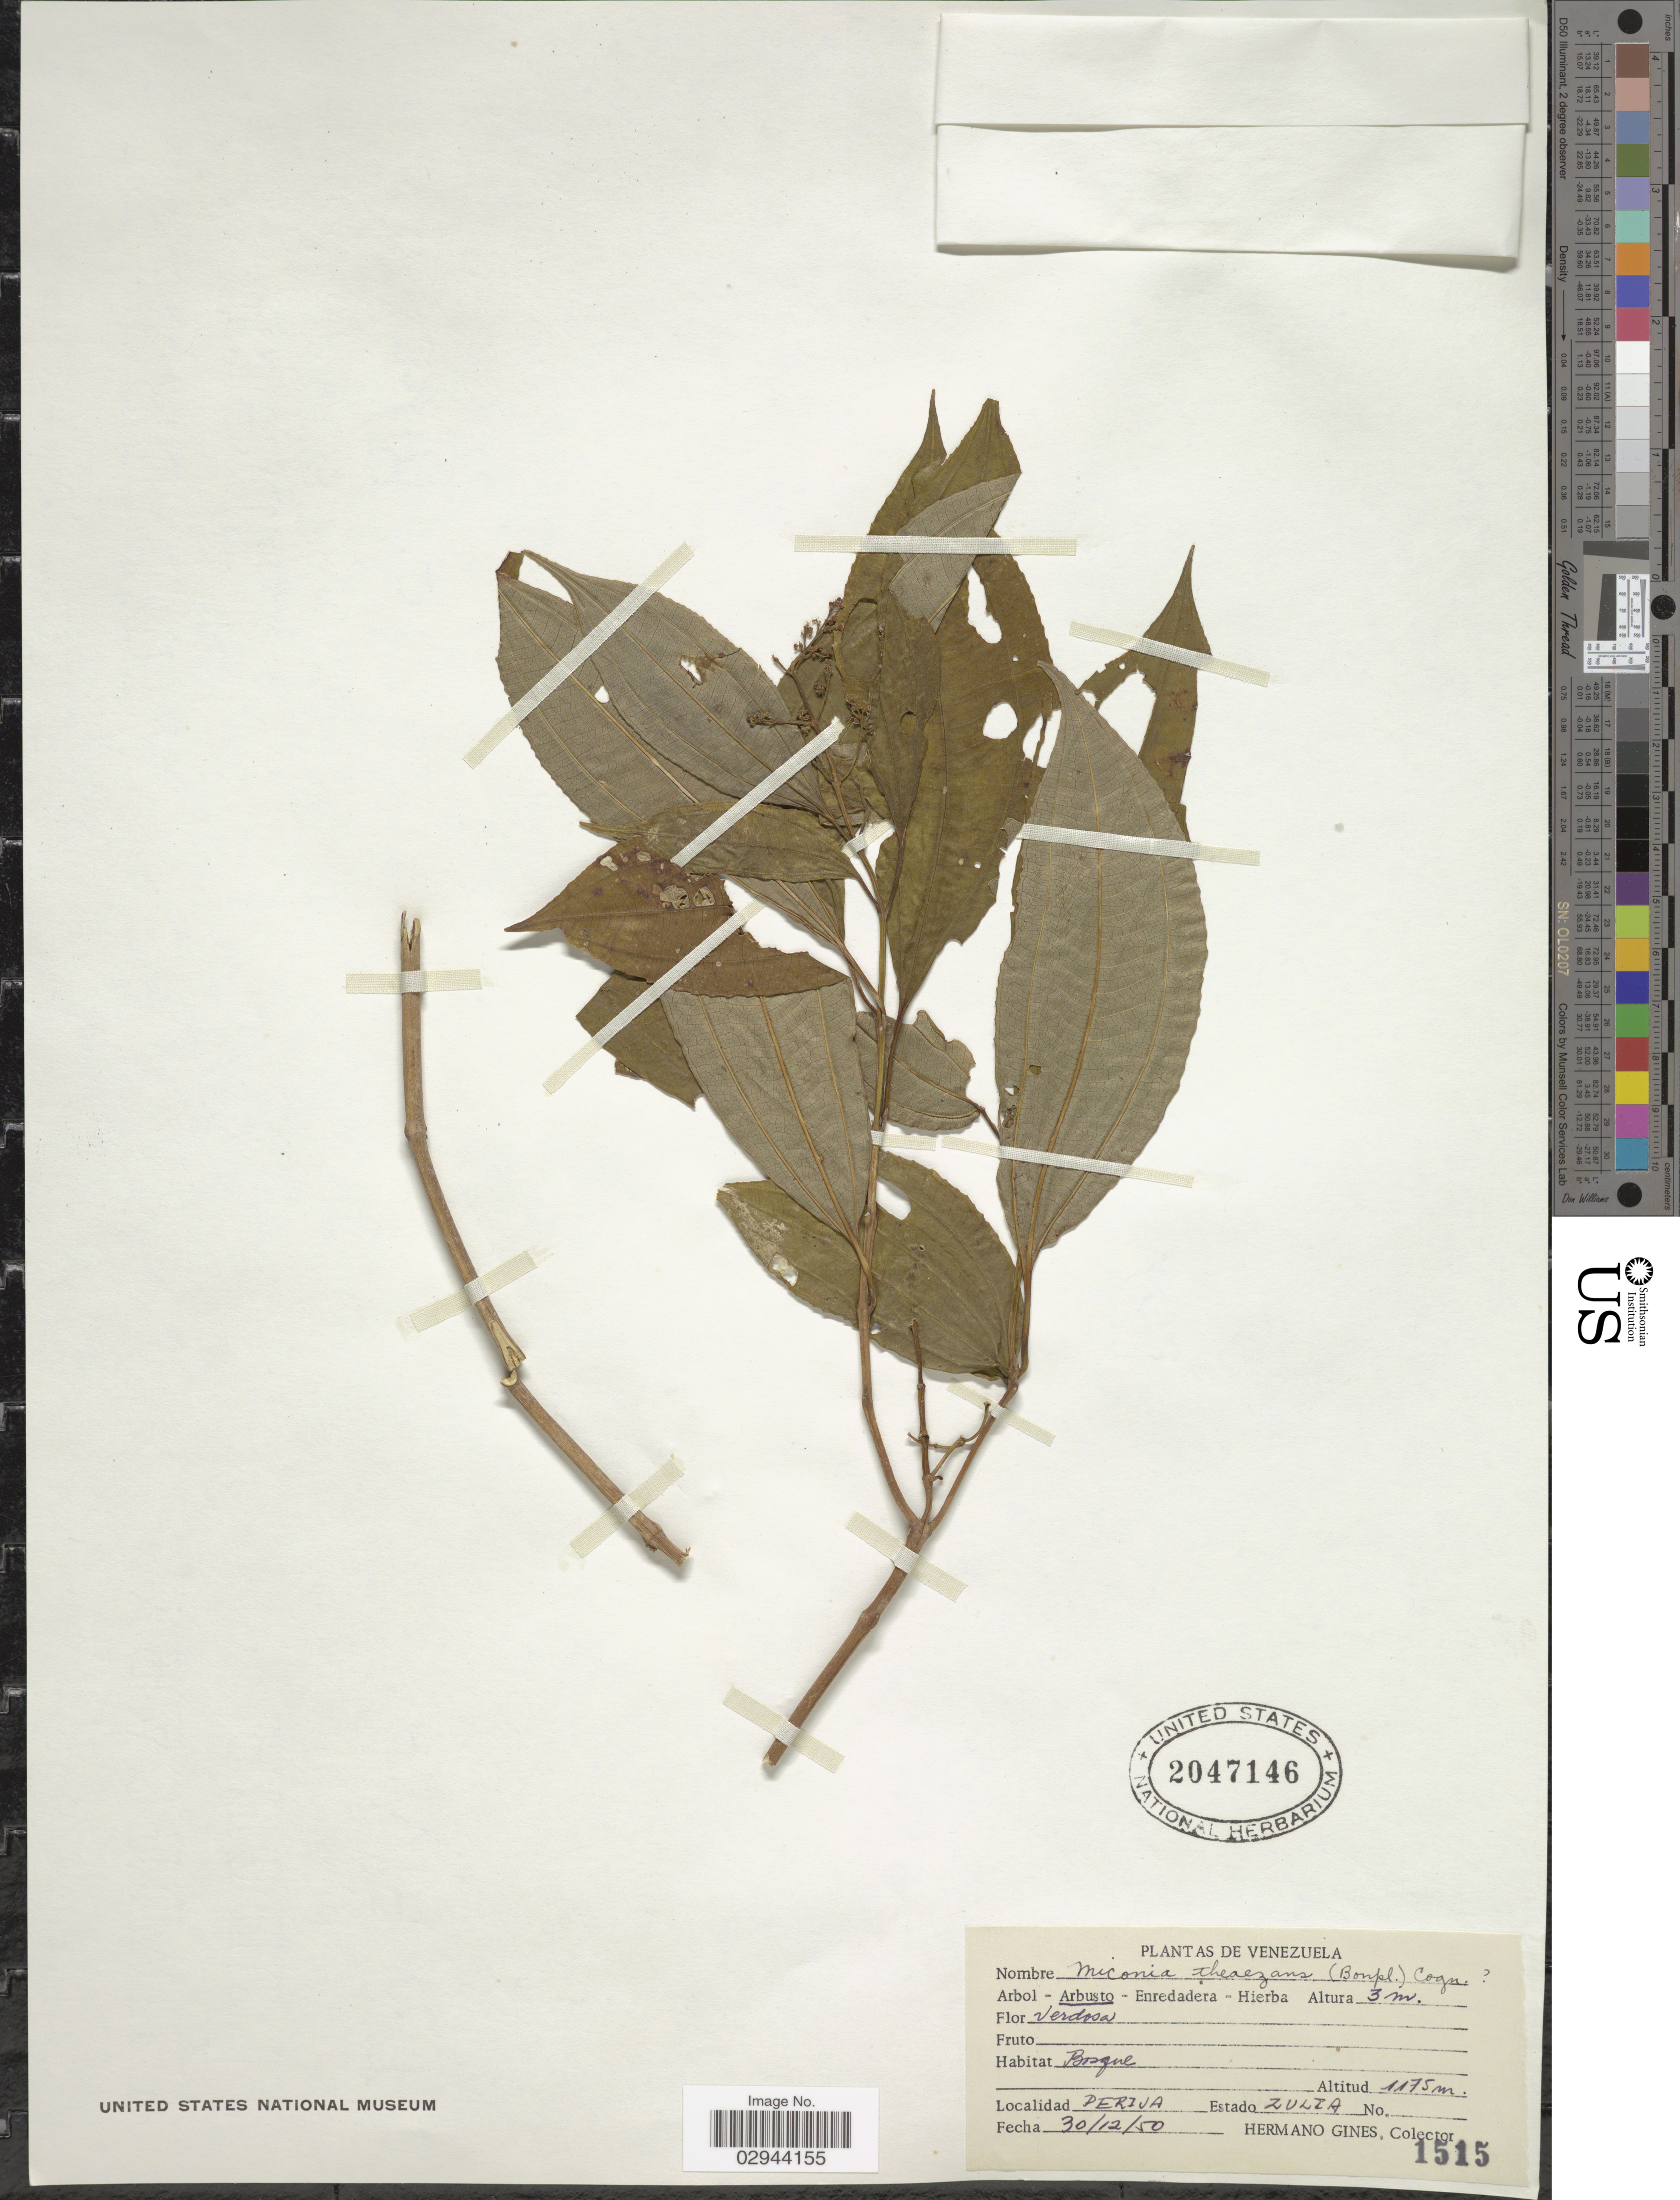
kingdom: Plantae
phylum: Tracheophyta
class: Magnoliopsida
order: Myrtales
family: Melastomataceae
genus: Miconia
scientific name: Miconia theizans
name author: (Bonpl.) Cogn.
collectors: Bro. Gines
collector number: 1515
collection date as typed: Transcribed d/m/y: 30/12/50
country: Venezuela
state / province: Zulia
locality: Perija.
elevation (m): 1175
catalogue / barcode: US 2047146